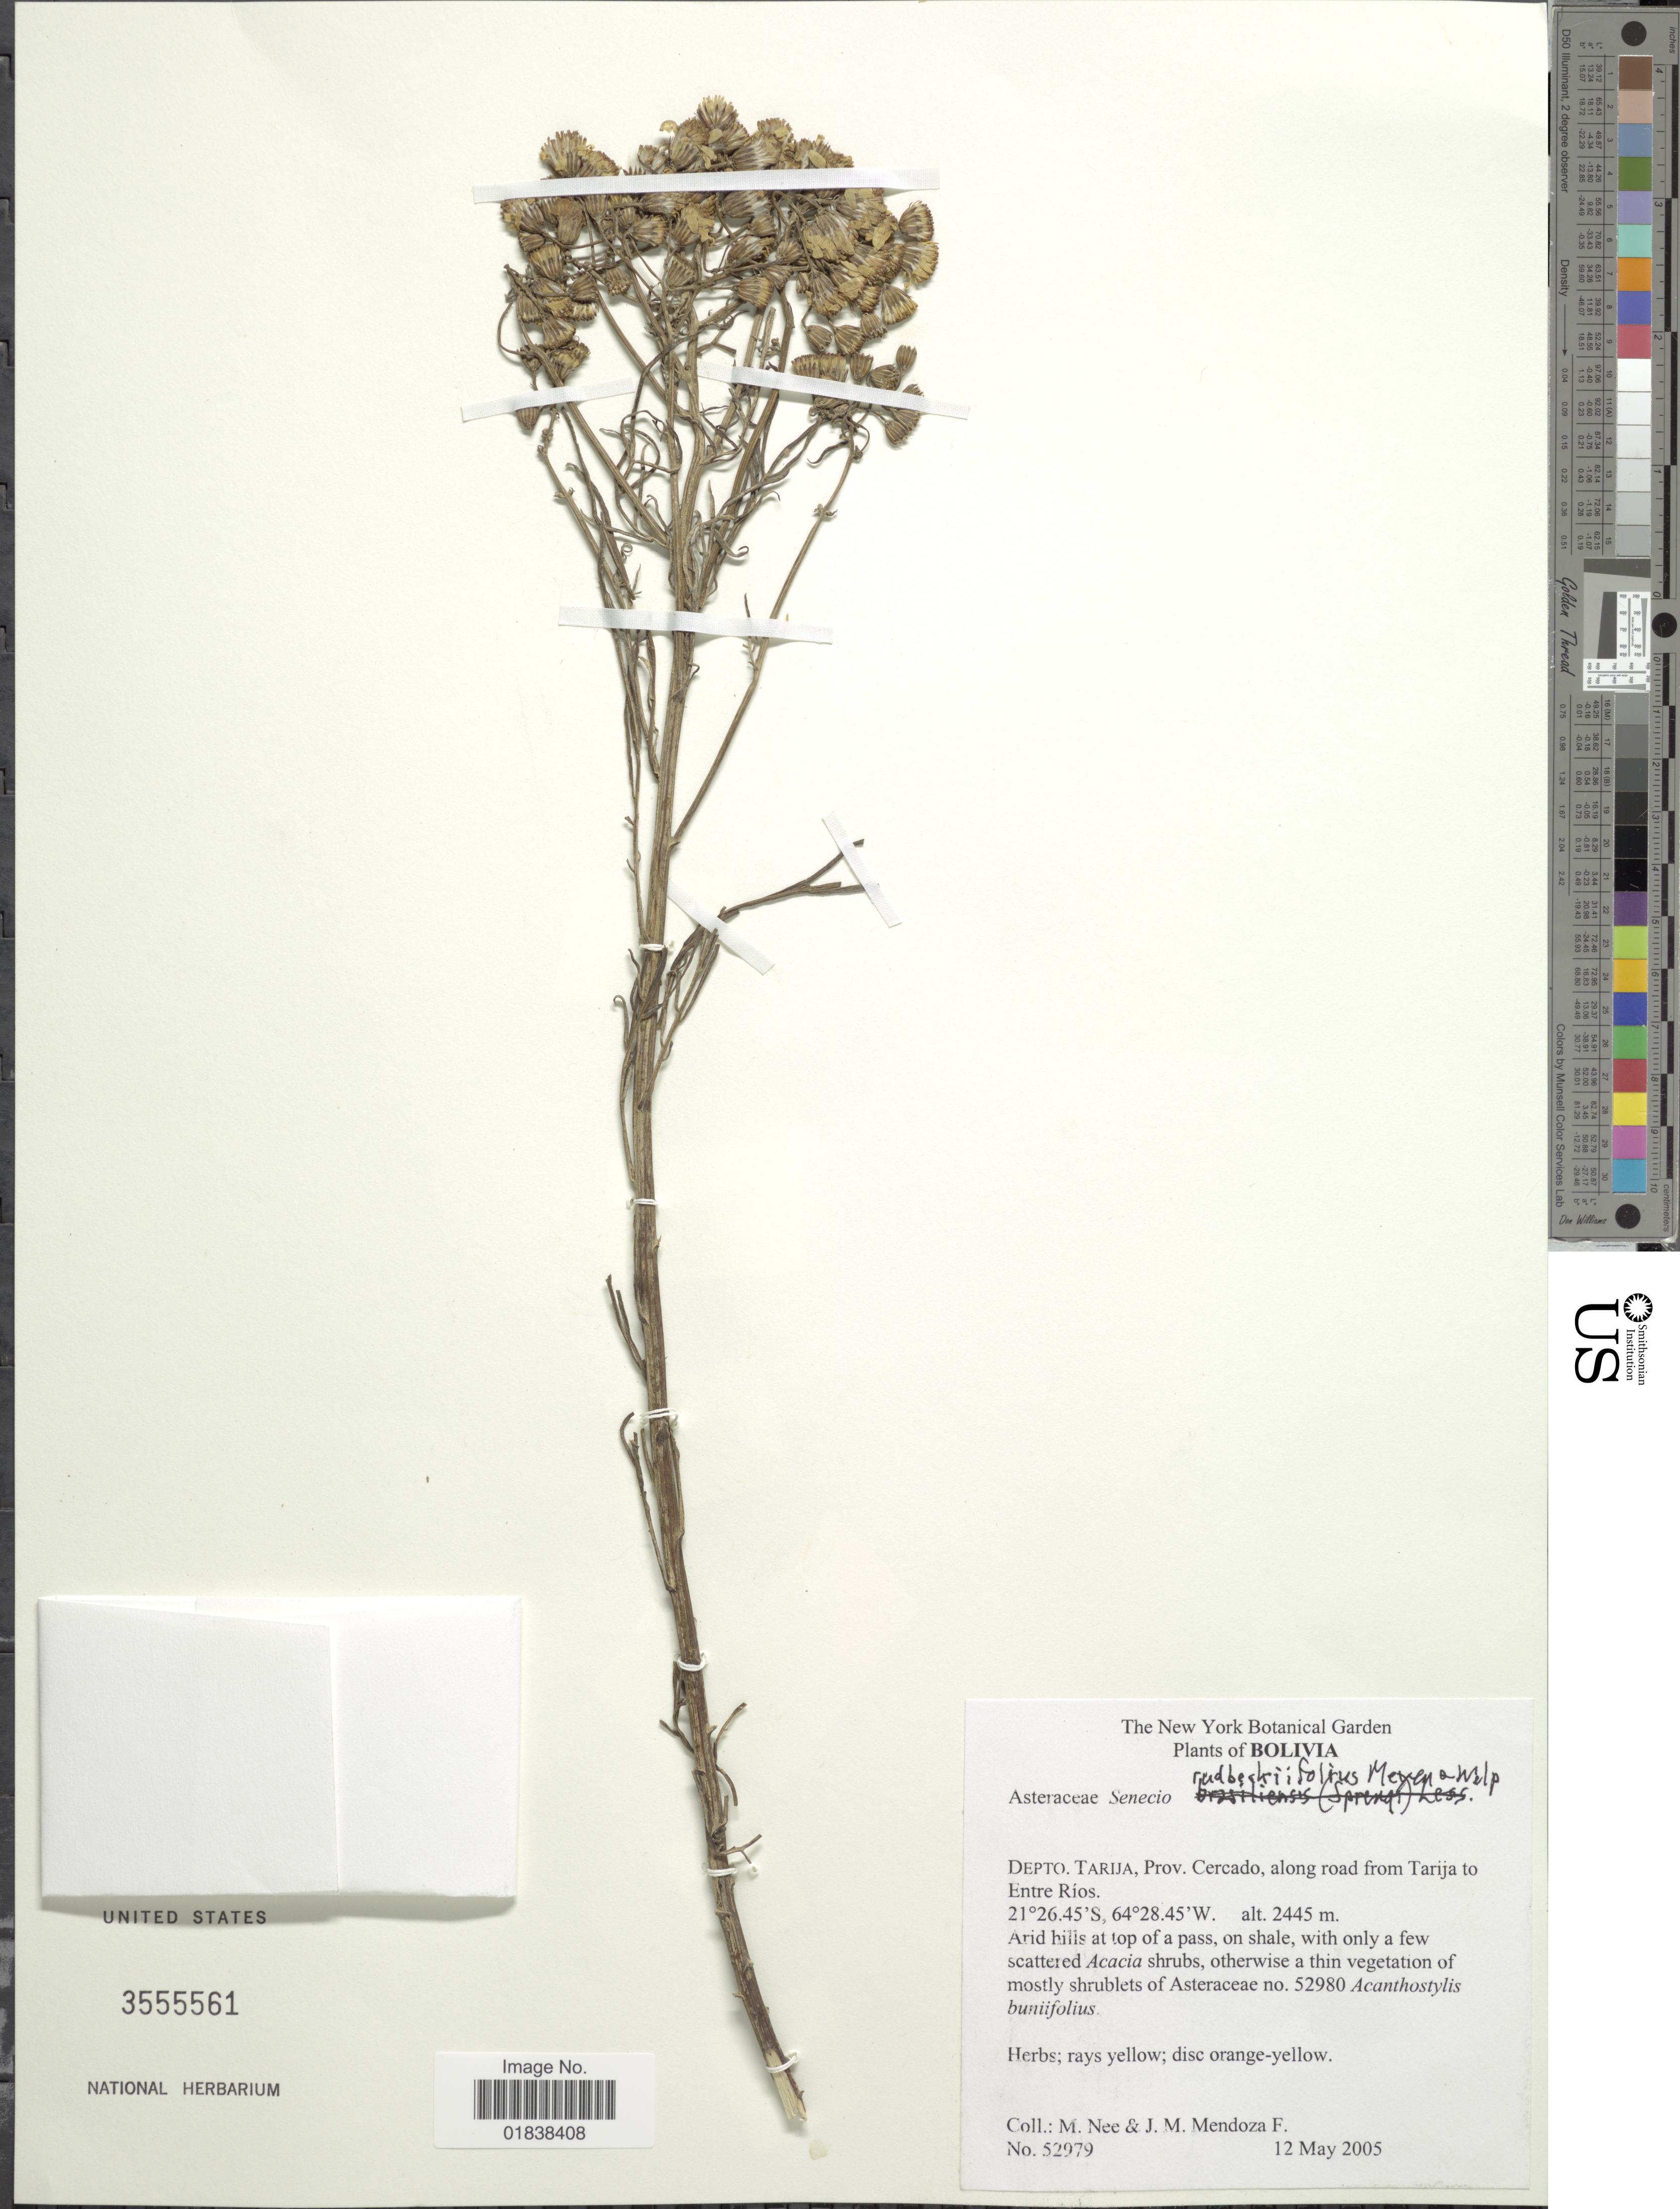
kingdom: Plantae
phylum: Tracheophyta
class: Magnoliopsida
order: Asterales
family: Asteraceae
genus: Senecio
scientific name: Senecio rudbeckiifolius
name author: Meyen & Walp.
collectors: M. Nee & J. M. Mendoza F.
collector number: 52979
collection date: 2005-05-12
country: Bolivia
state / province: Tarija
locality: Prov. Cercado, along road from Tarija to Entre Rios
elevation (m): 2445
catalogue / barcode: US 3555561